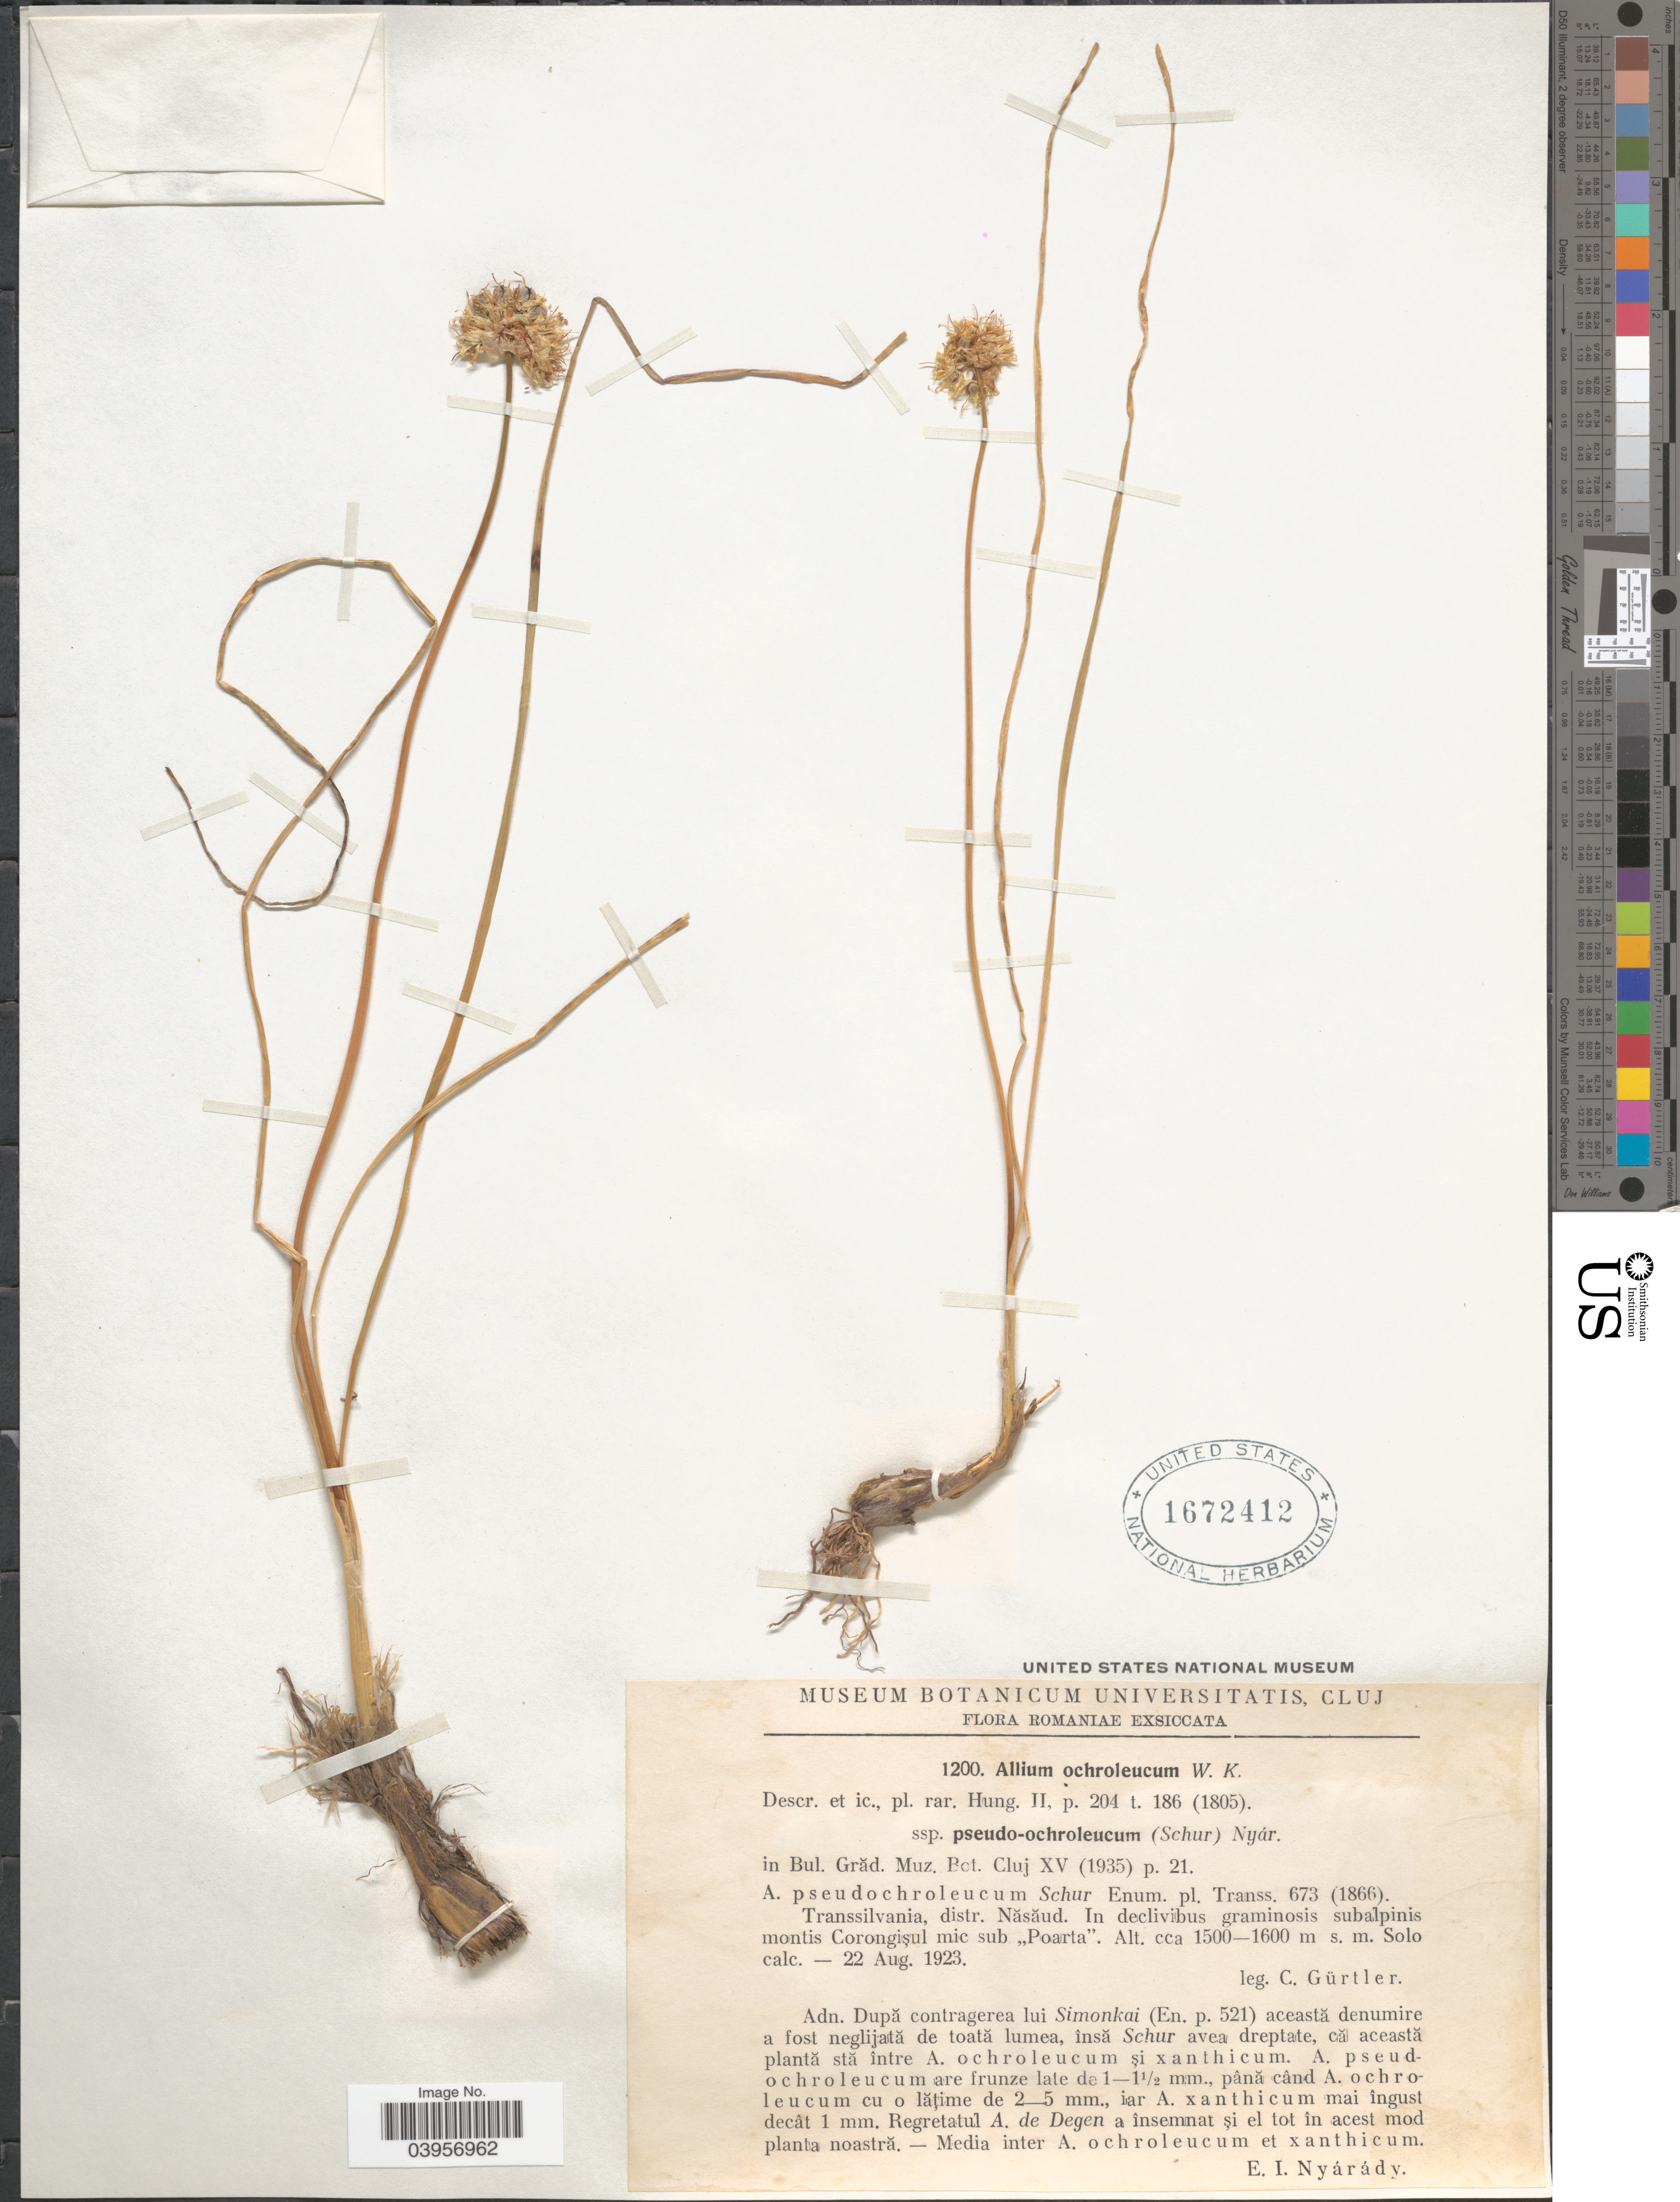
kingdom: Plantae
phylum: Tracheophyta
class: Liliopsida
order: Asparagales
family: Amaryllidaceae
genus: Allium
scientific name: Allium ochroleucum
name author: Waldst. & Kit.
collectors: C. Gürtler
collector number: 1200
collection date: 1923-08-22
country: Romania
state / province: Bistrita-Nasaud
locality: Transsilvania, distr. Năsăud. In declivibus graminosis subalpinis montis Corongişul mic sub "Poarta".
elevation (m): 1500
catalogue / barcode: US 1672412